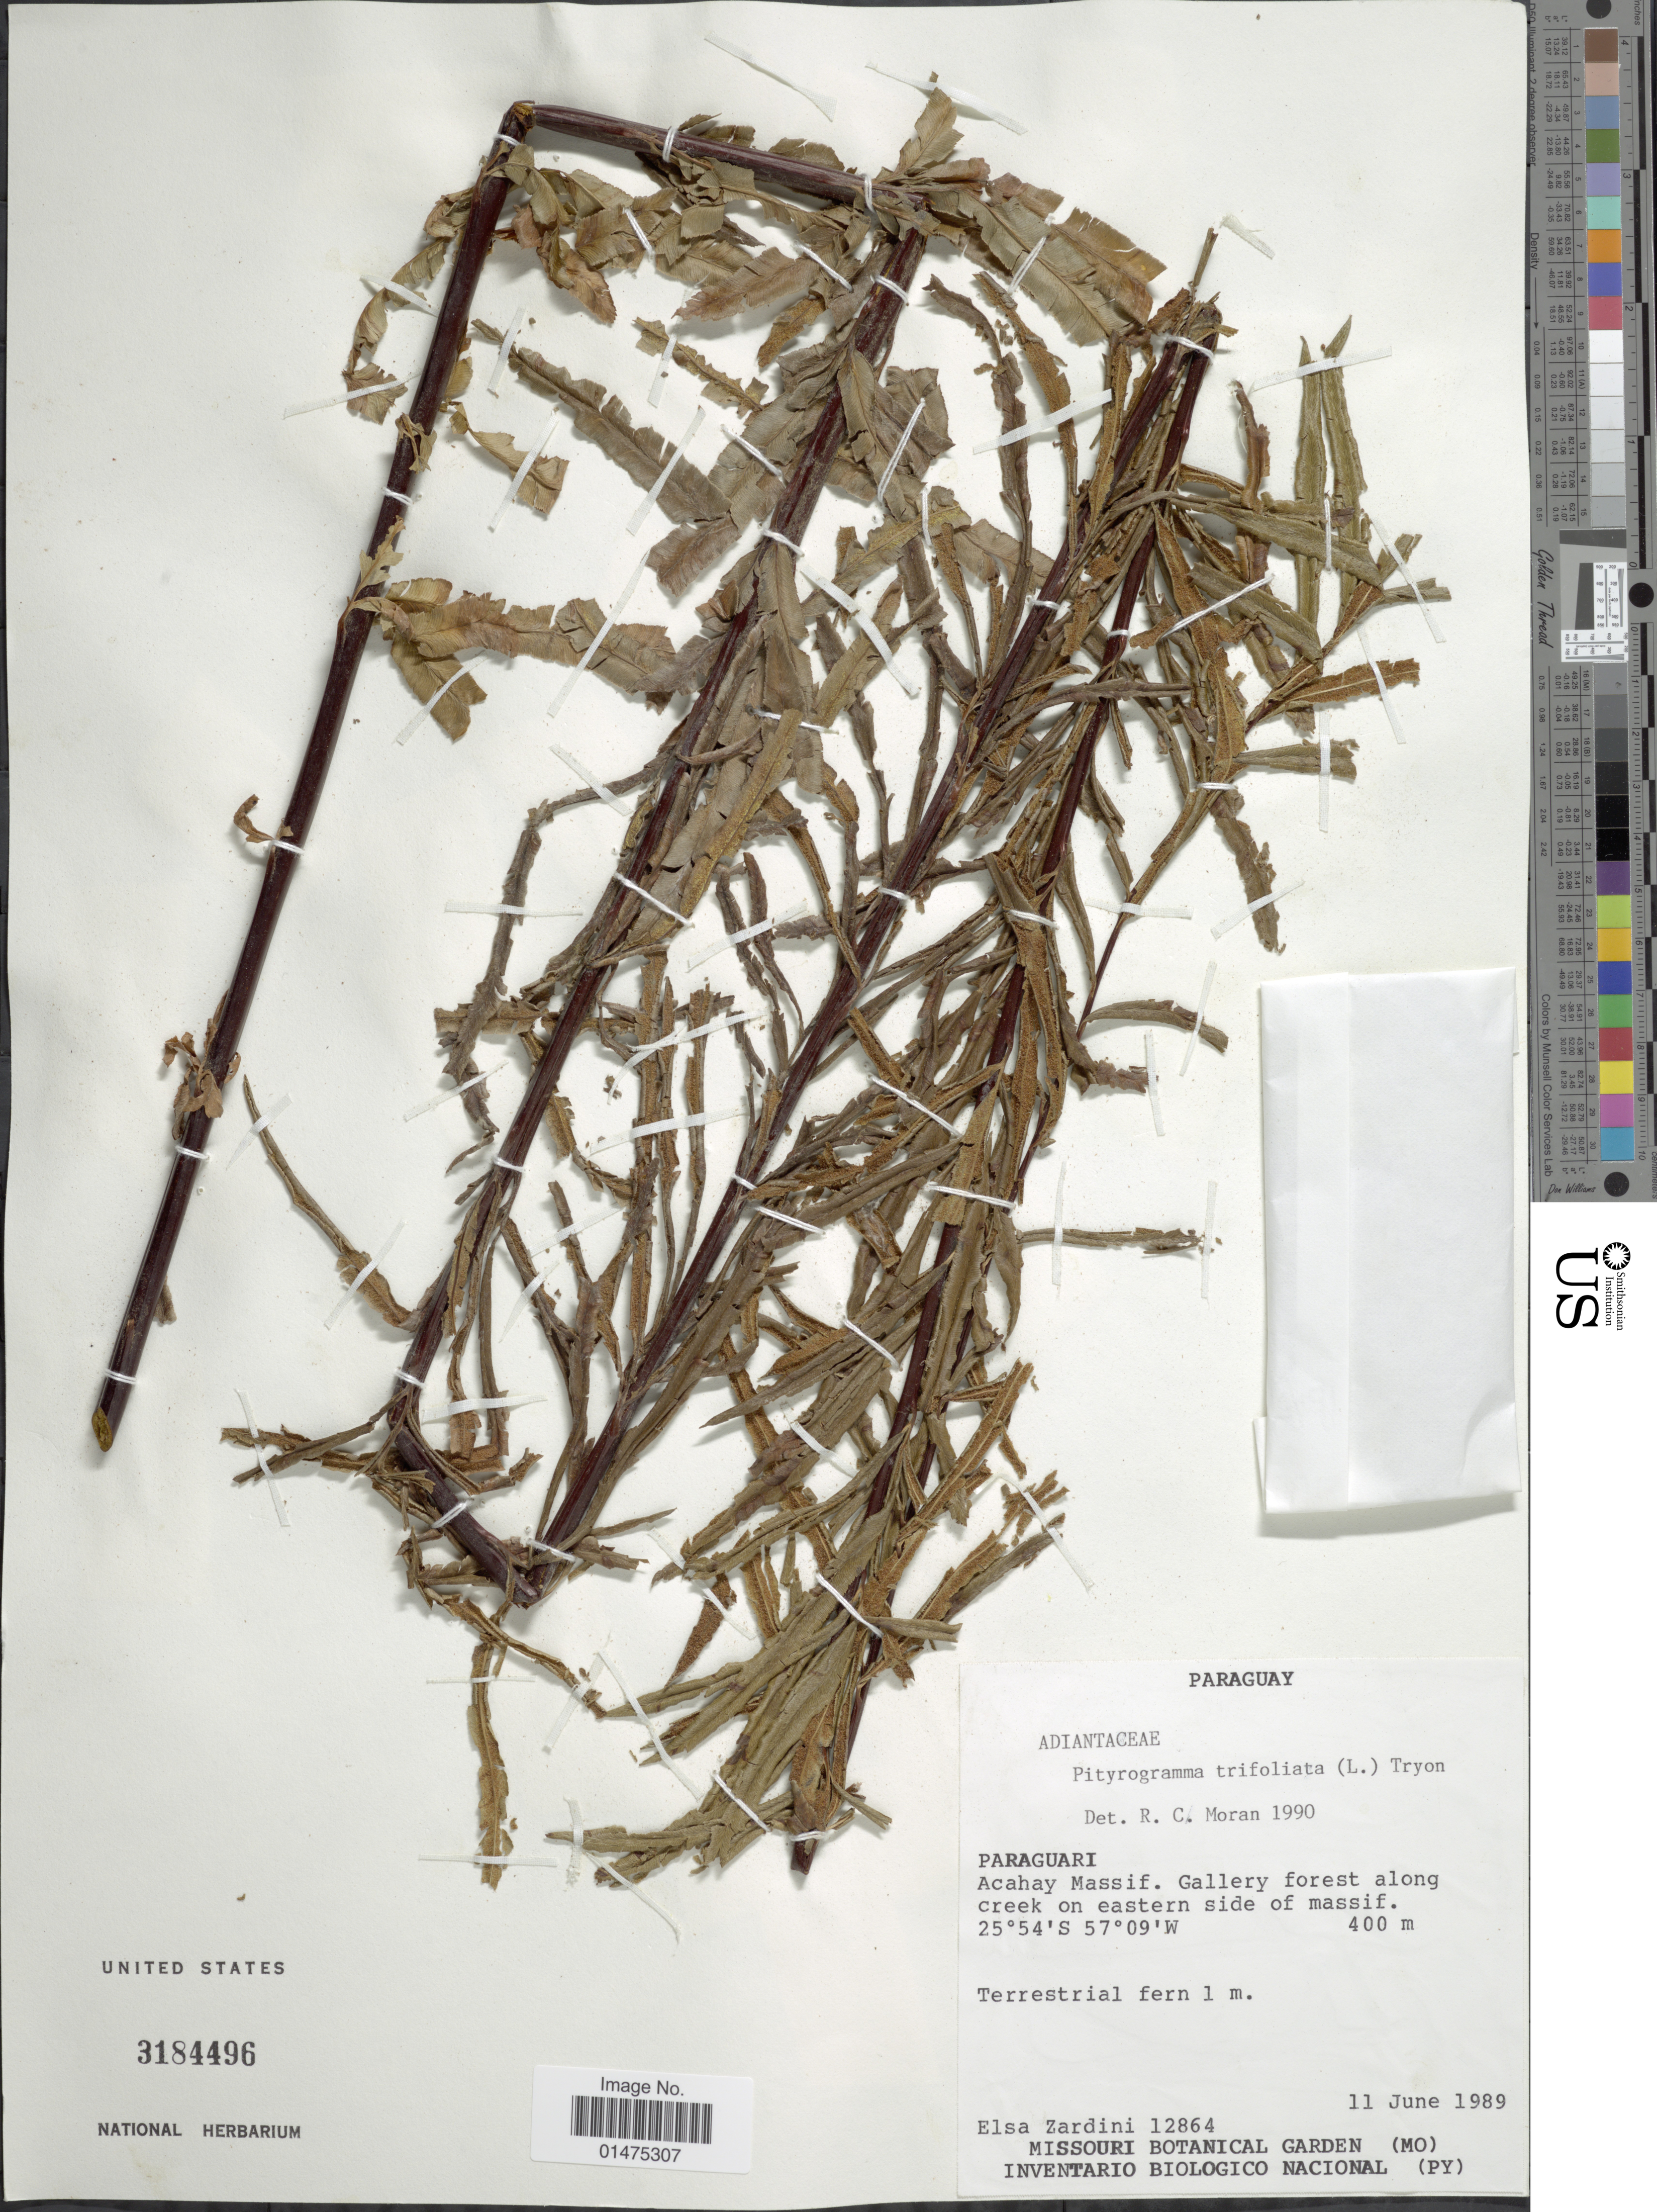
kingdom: Plantae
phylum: Tracheophyta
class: Polypodiopsida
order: Polypodiales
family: Pteridaceae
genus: Pityrogramma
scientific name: Pityrogramma trifoliata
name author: (L.) R.M. Tryon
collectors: E. M. Zardini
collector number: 12864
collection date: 1989-06-11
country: Paraguay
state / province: Paraguari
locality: Acahay Massif, Gallery Forest along creek on eastern side of Massif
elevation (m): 400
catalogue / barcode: US 3184496